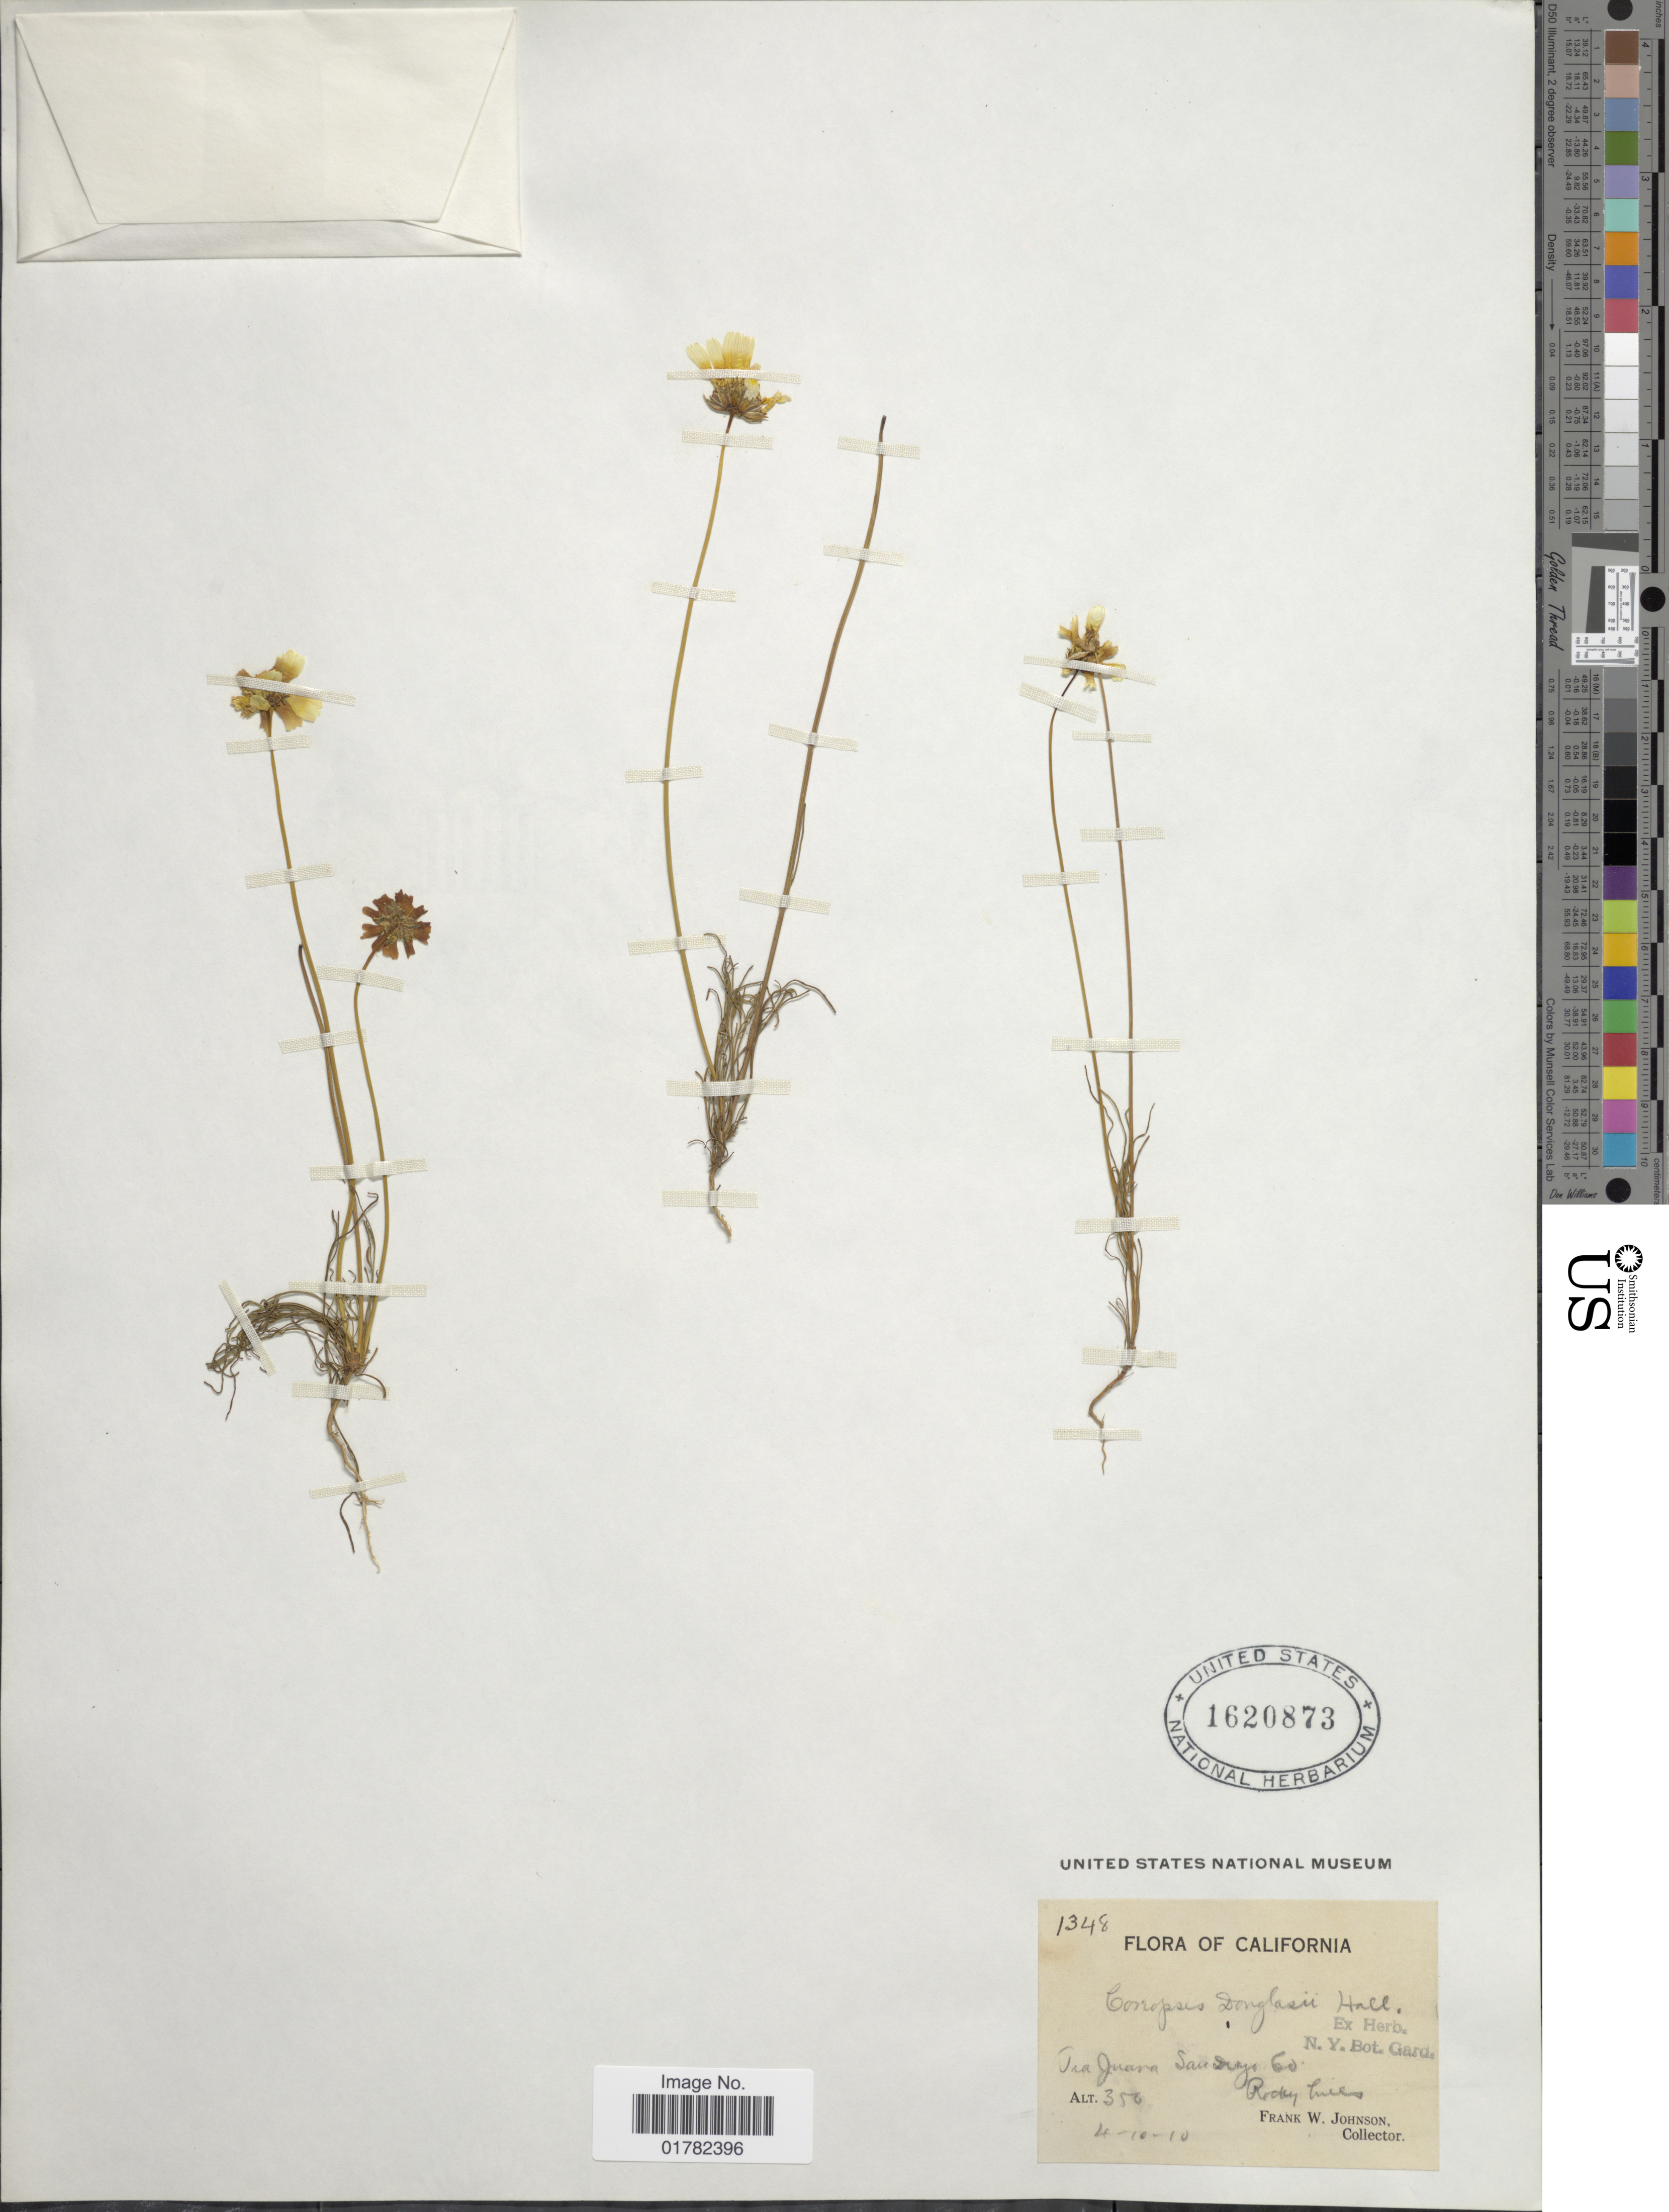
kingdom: Plantae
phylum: Tracheophyta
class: Magnoliopsida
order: Asterales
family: Asteraceae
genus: Coreopsis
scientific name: Coreopsis douglasii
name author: (DC.) H.M. Hall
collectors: F. W. Johnson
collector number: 1348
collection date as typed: Transcribed d/m/y: 10/4/10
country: United States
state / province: California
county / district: San Diego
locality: Tia Juana, San Diego Co., Rocky hills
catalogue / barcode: US 1620873